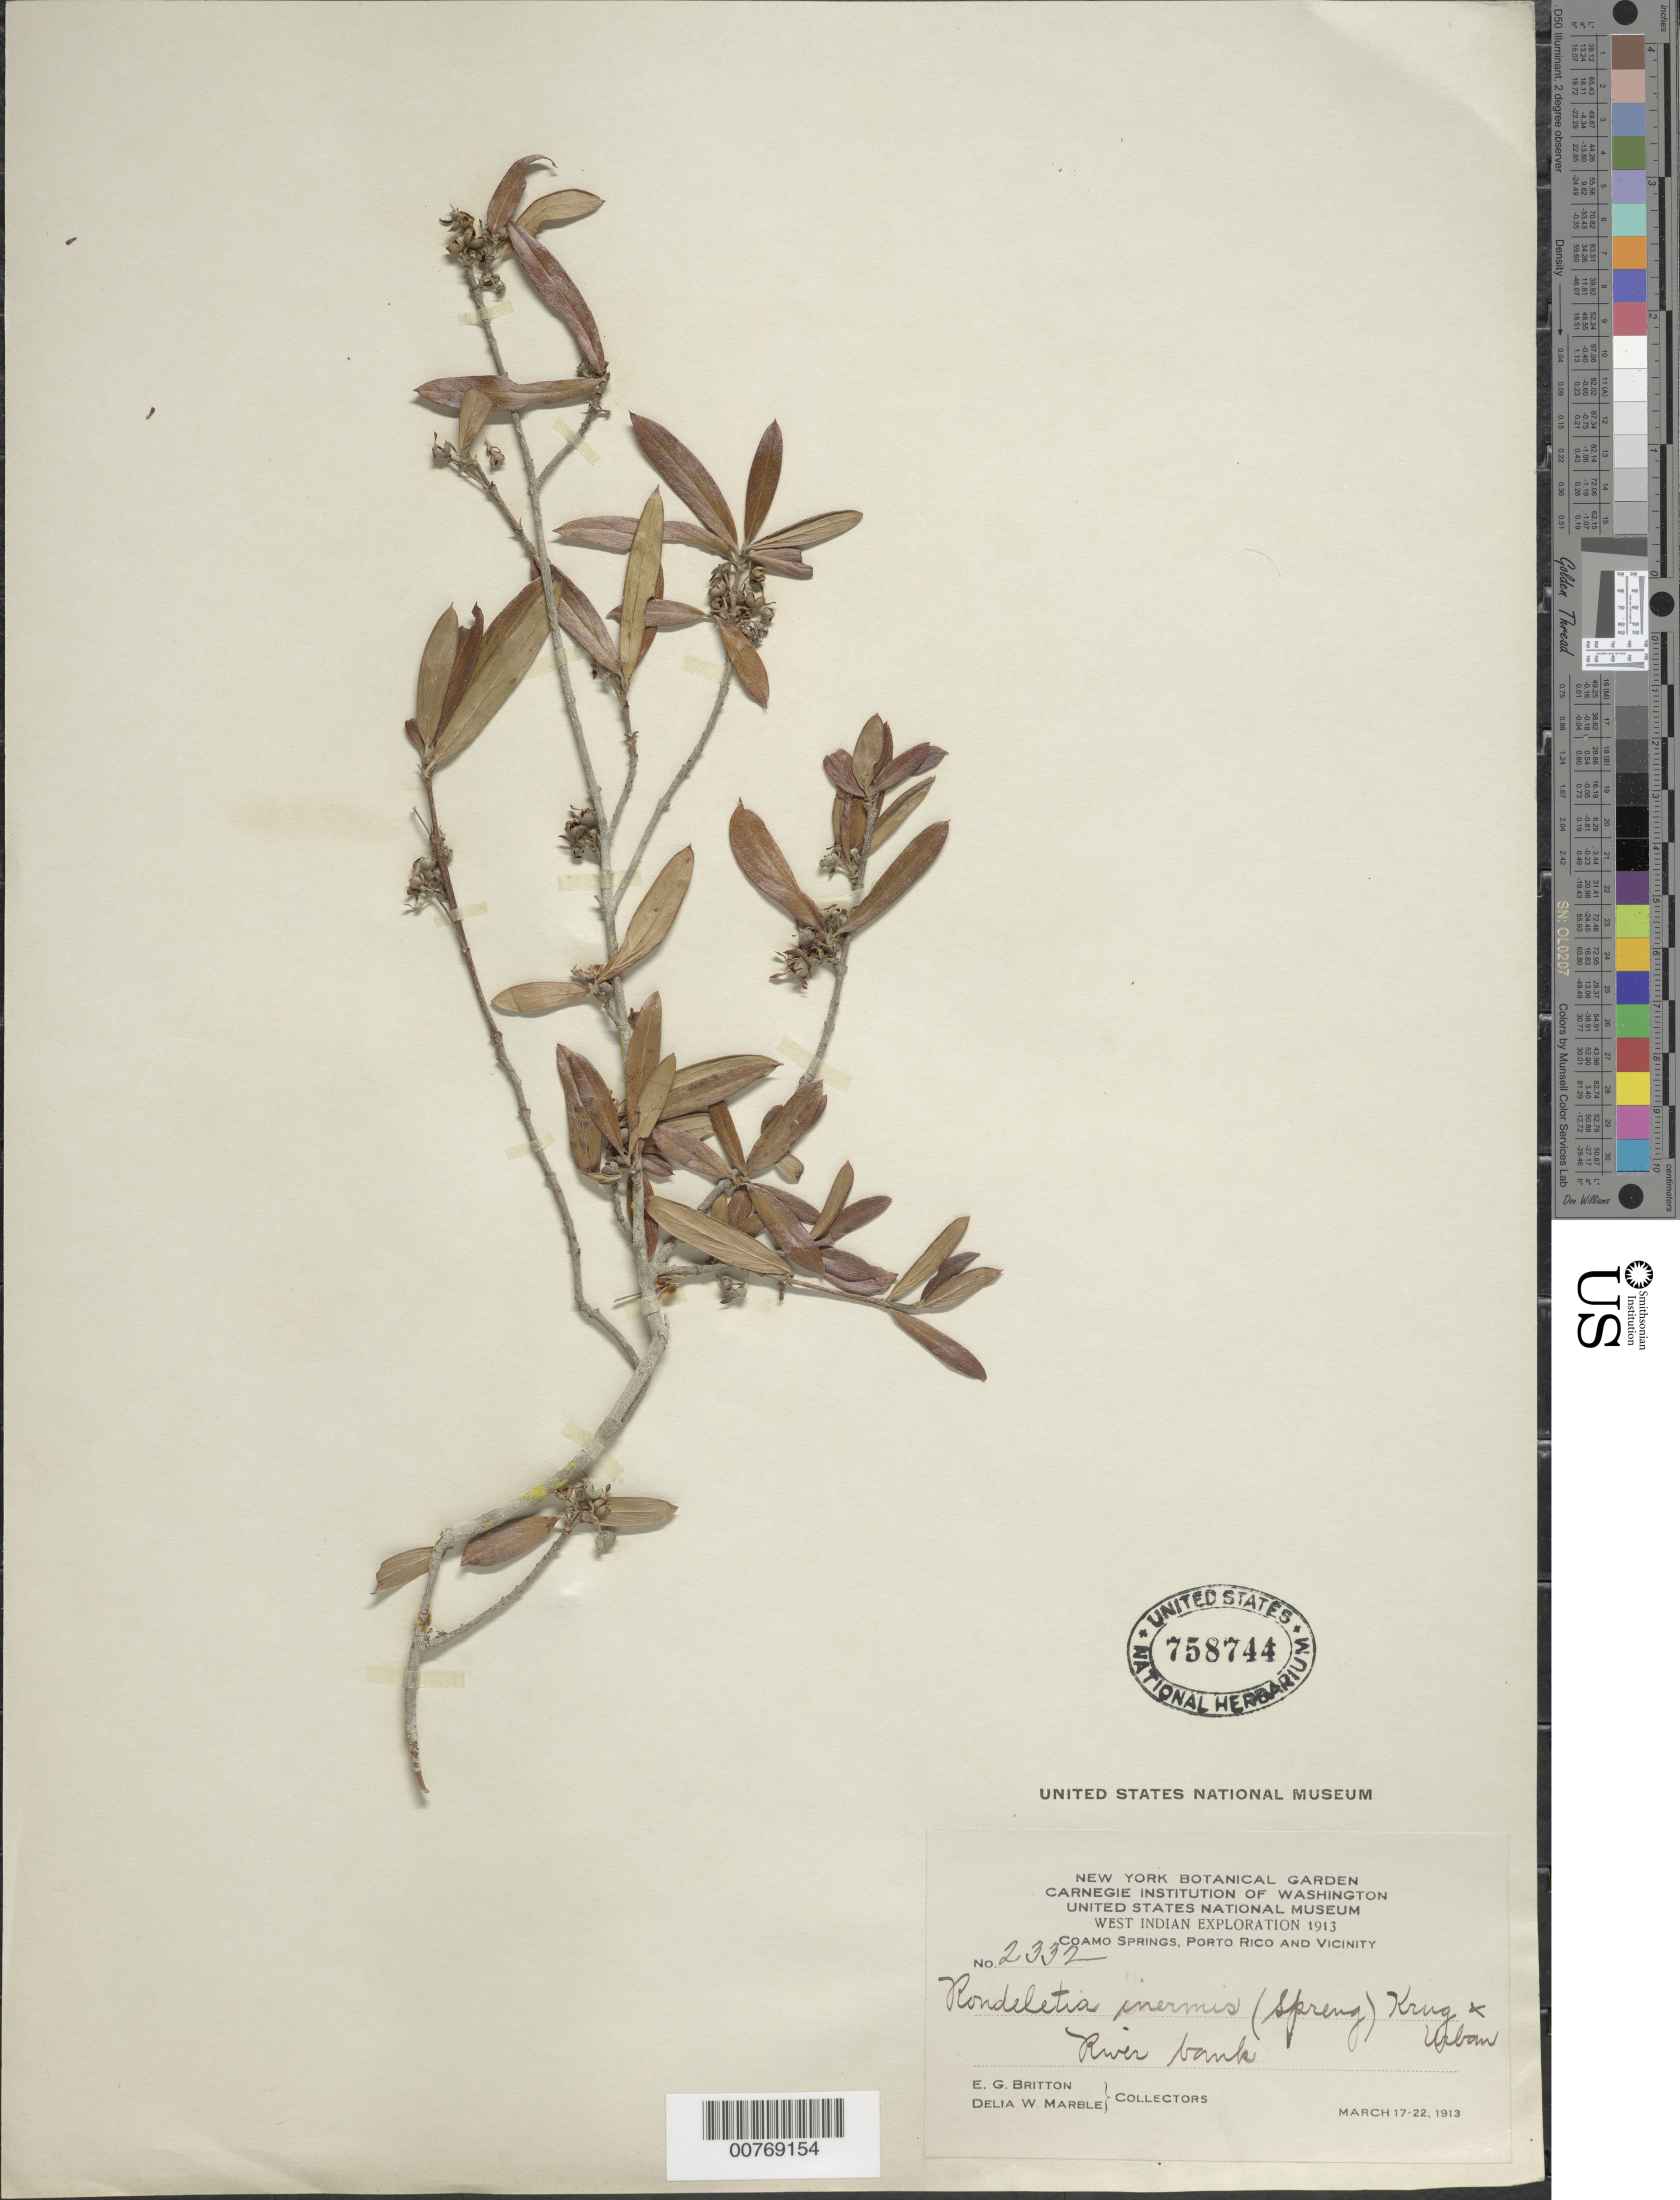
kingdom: Plantae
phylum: Tracheophyta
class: Magnoliopsida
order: Gentianales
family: Rubiaceae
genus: Rondeletia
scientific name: Rondeletia inermis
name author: (Spreng.) Krug & Urb.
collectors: E. G. Britton & D. W. Marble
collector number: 2332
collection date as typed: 17 Mar 1913 to 22 Mar 1913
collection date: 1913-03-17/1913-03-22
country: Puerto Rico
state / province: Coamo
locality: Coamo Springs; river bank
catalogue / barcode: US 758744